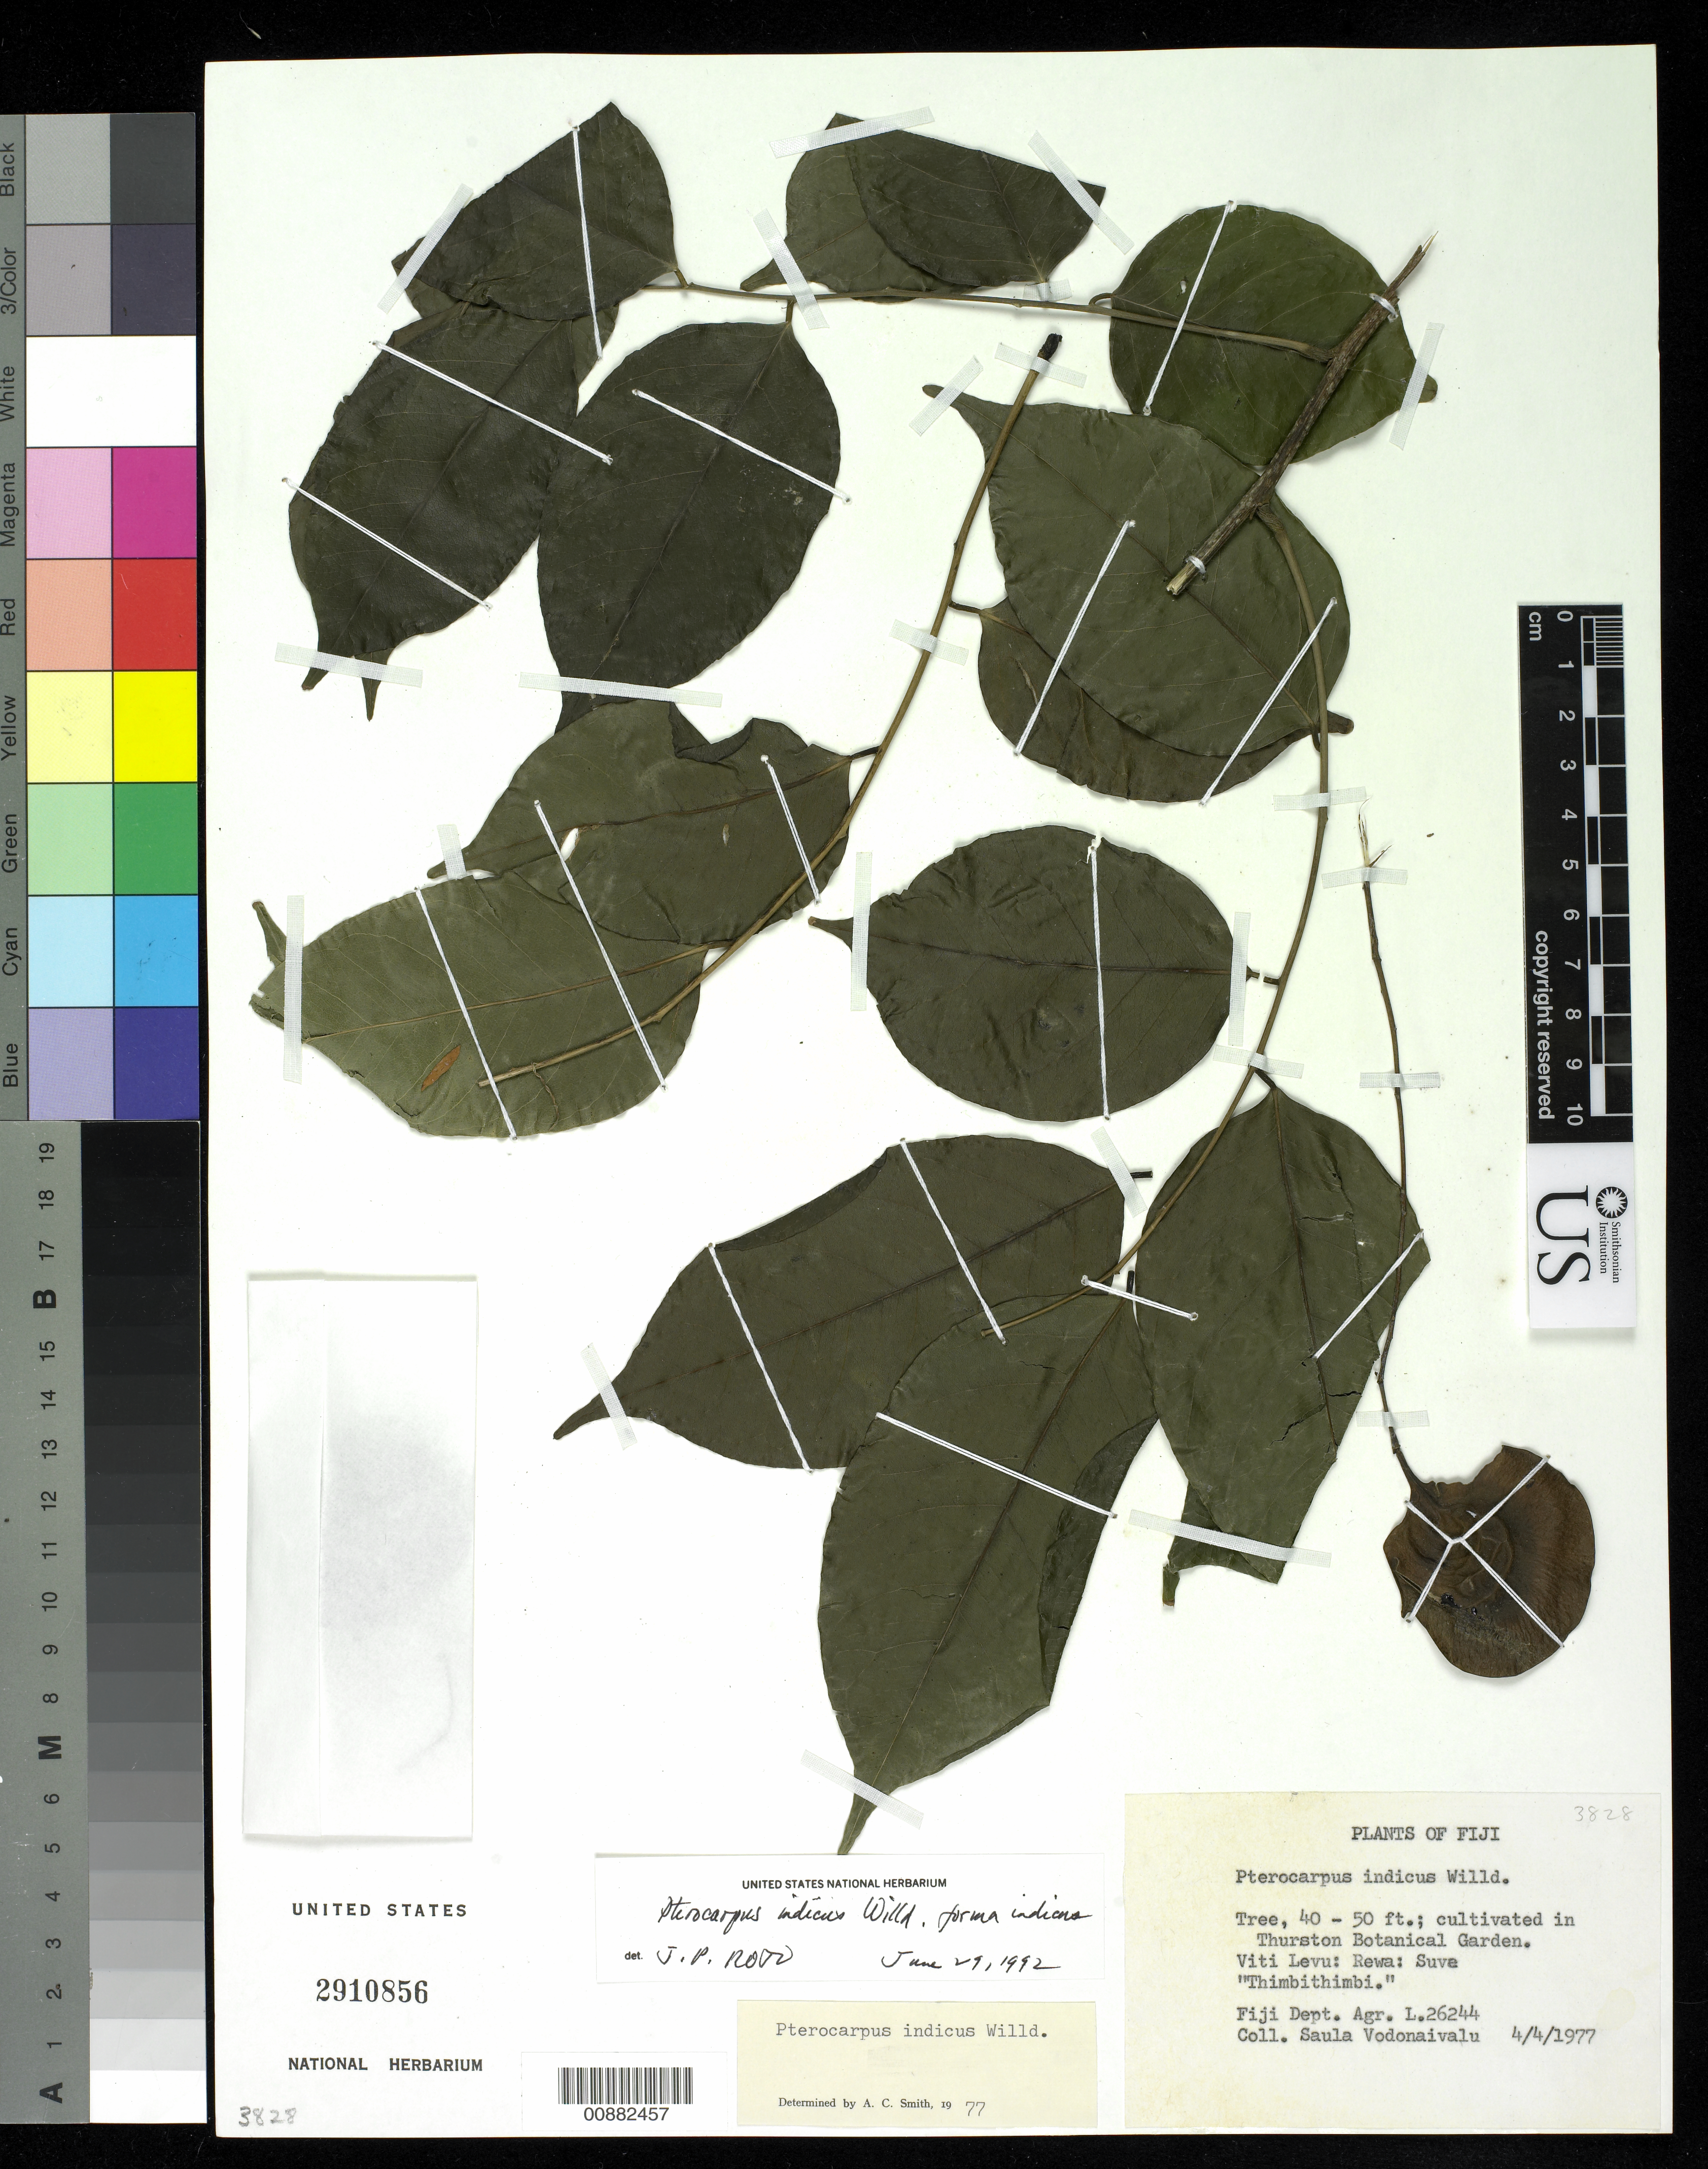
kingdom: Plantae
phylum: Tracheophyta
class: Magnoliopsida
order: Fabales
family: Fabaceae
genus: Pterocarpus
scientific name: Pterocarpus indicus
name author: Willd.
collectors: S. Vodonaivalu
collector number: L 26244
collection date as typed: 04 Apr 1977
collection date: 1977-04-04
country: Fiji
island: Viti Levu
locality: Cultivated in Thurston Botanical Garden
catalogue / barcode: US 2910856